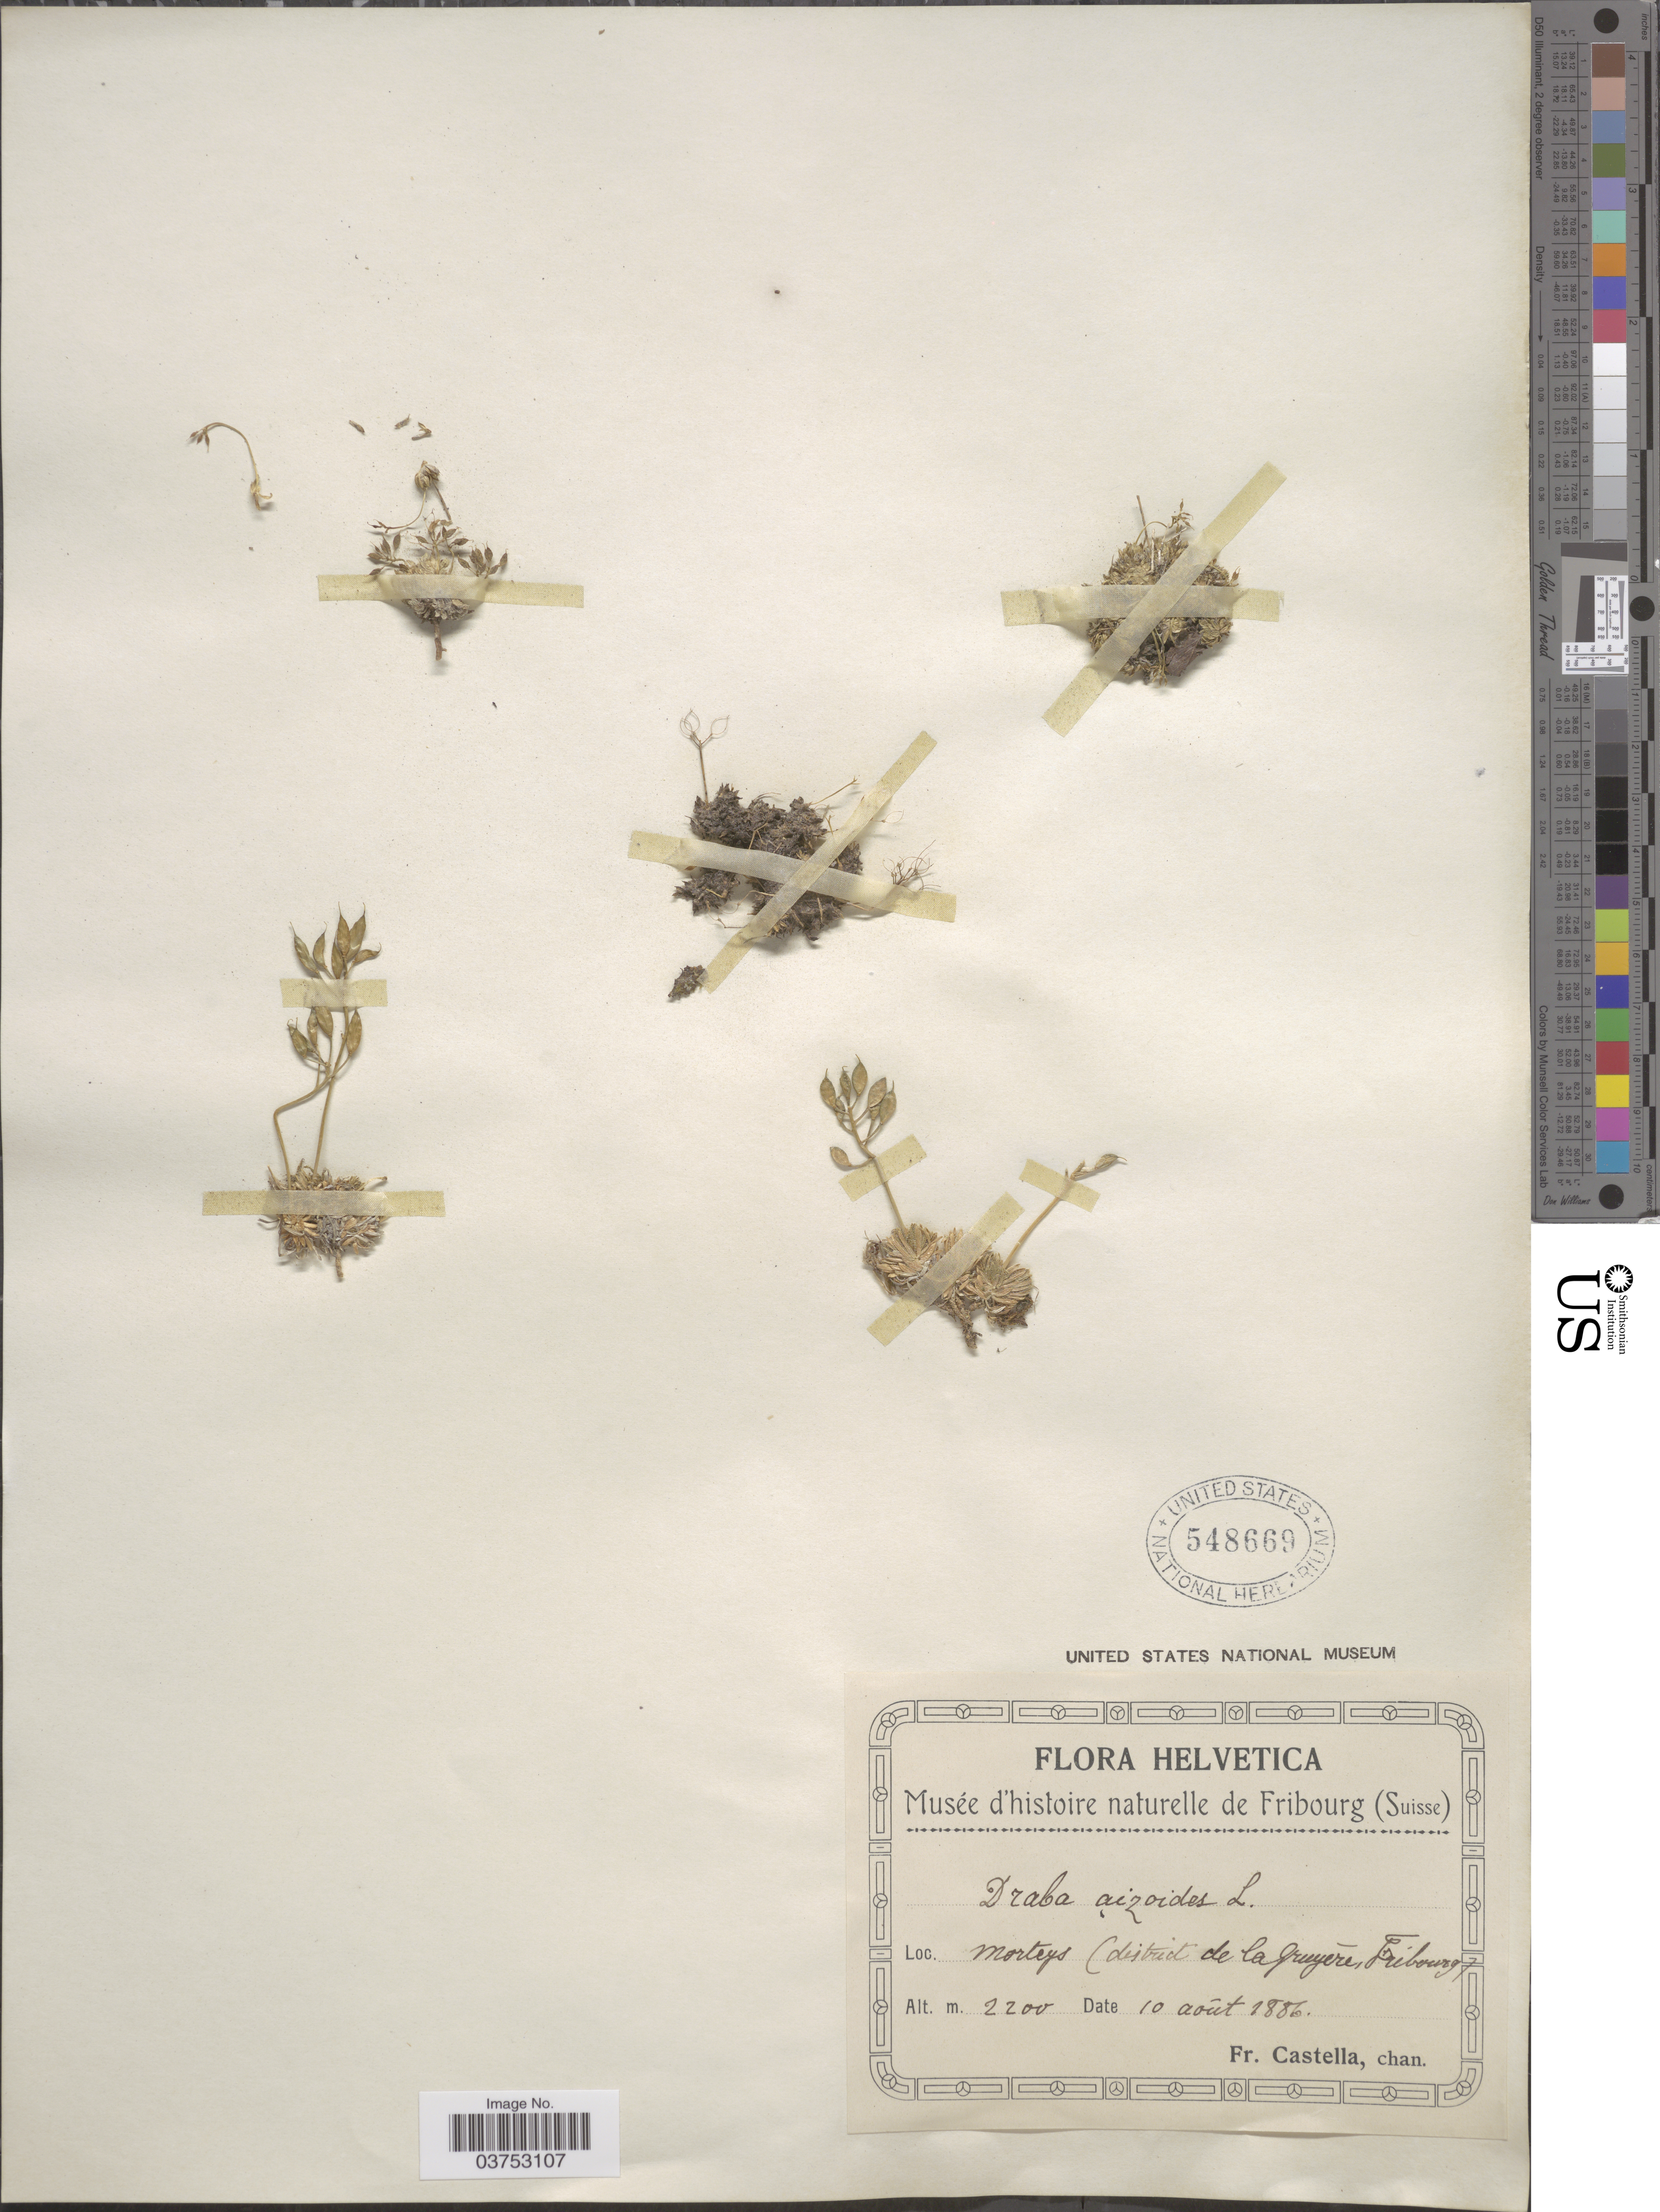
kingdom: Plantae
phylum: Tracheophyta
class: Magnoliopsida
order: Brassicales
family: Brassicaceae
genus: Draba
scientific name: Draba aizoides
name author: L.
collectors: Fr. Castella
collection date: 1886-08-10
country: Switzerland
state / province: Fribourg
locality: Helvetica. Morteys (district de la Gruyère).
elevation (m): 2200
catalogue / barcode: US 548669